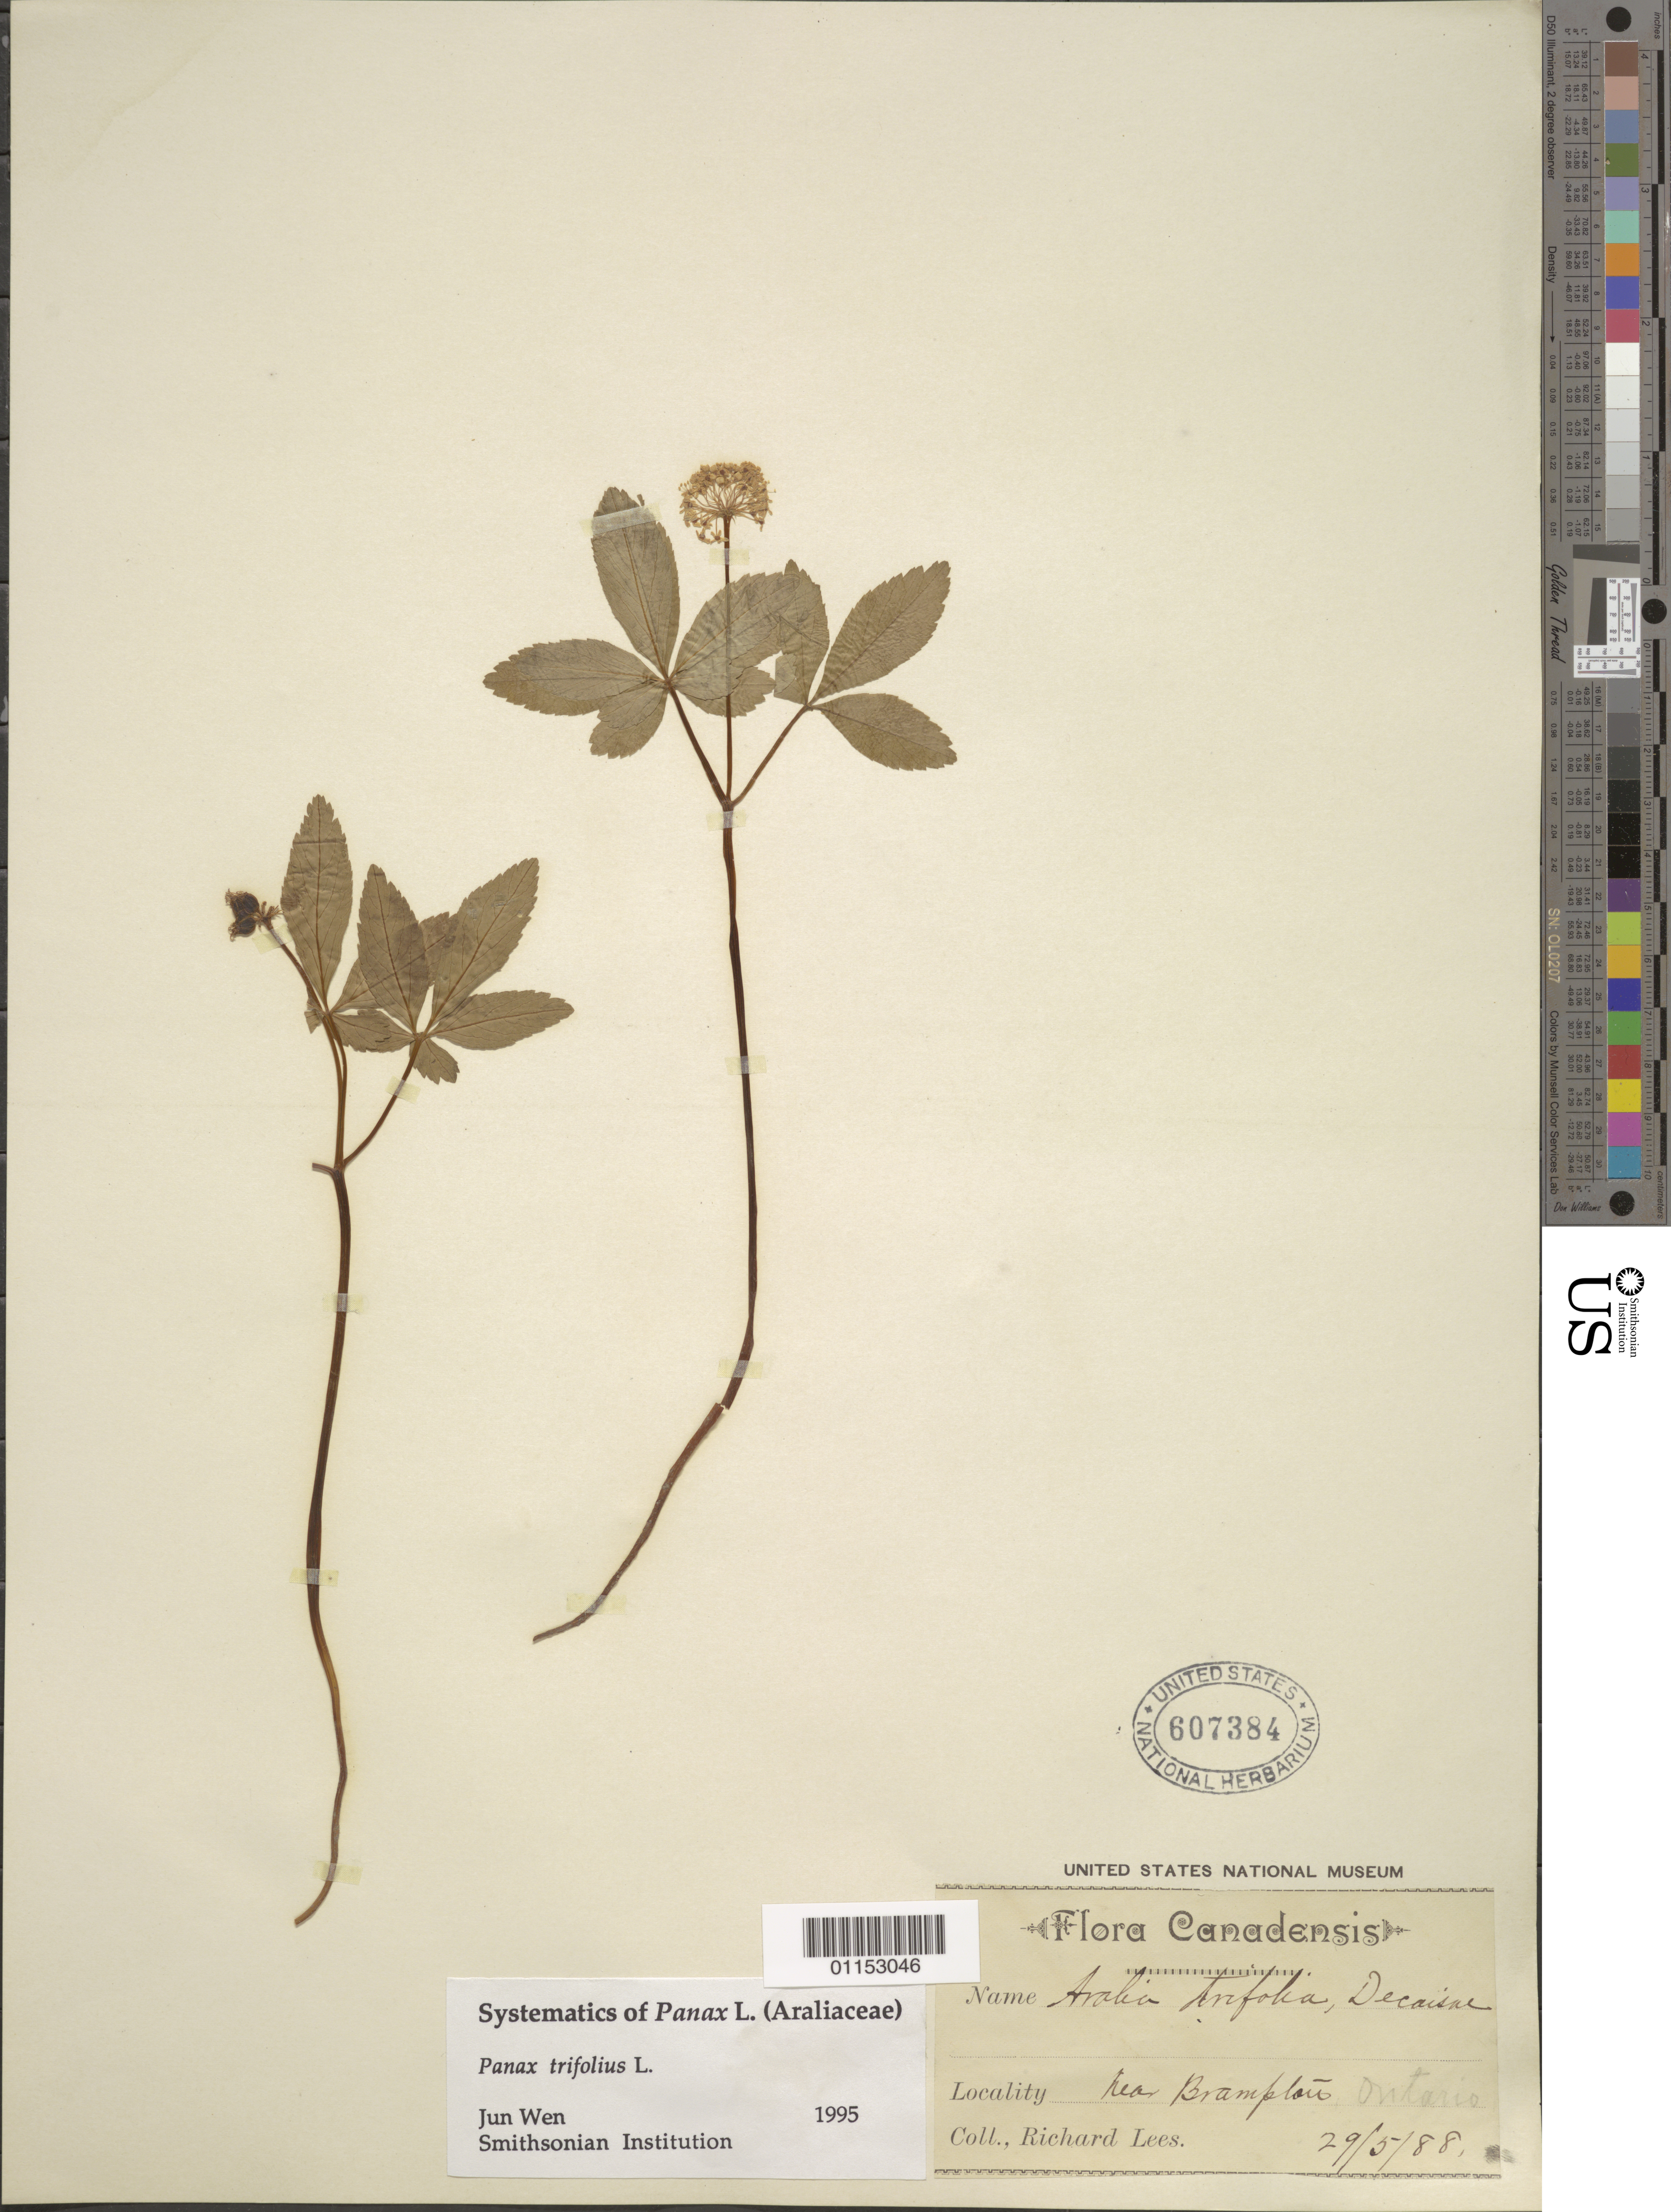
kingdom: Plantae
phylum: Tracheophyta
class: Magnoliopsida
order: Apiales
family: Araliaceae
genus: Panax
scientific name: Panax trifolius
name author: L.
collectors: R. Lees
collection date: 1888-05-29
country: Canada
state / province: Ontario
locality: Near Brampton.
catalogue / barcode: US 607384